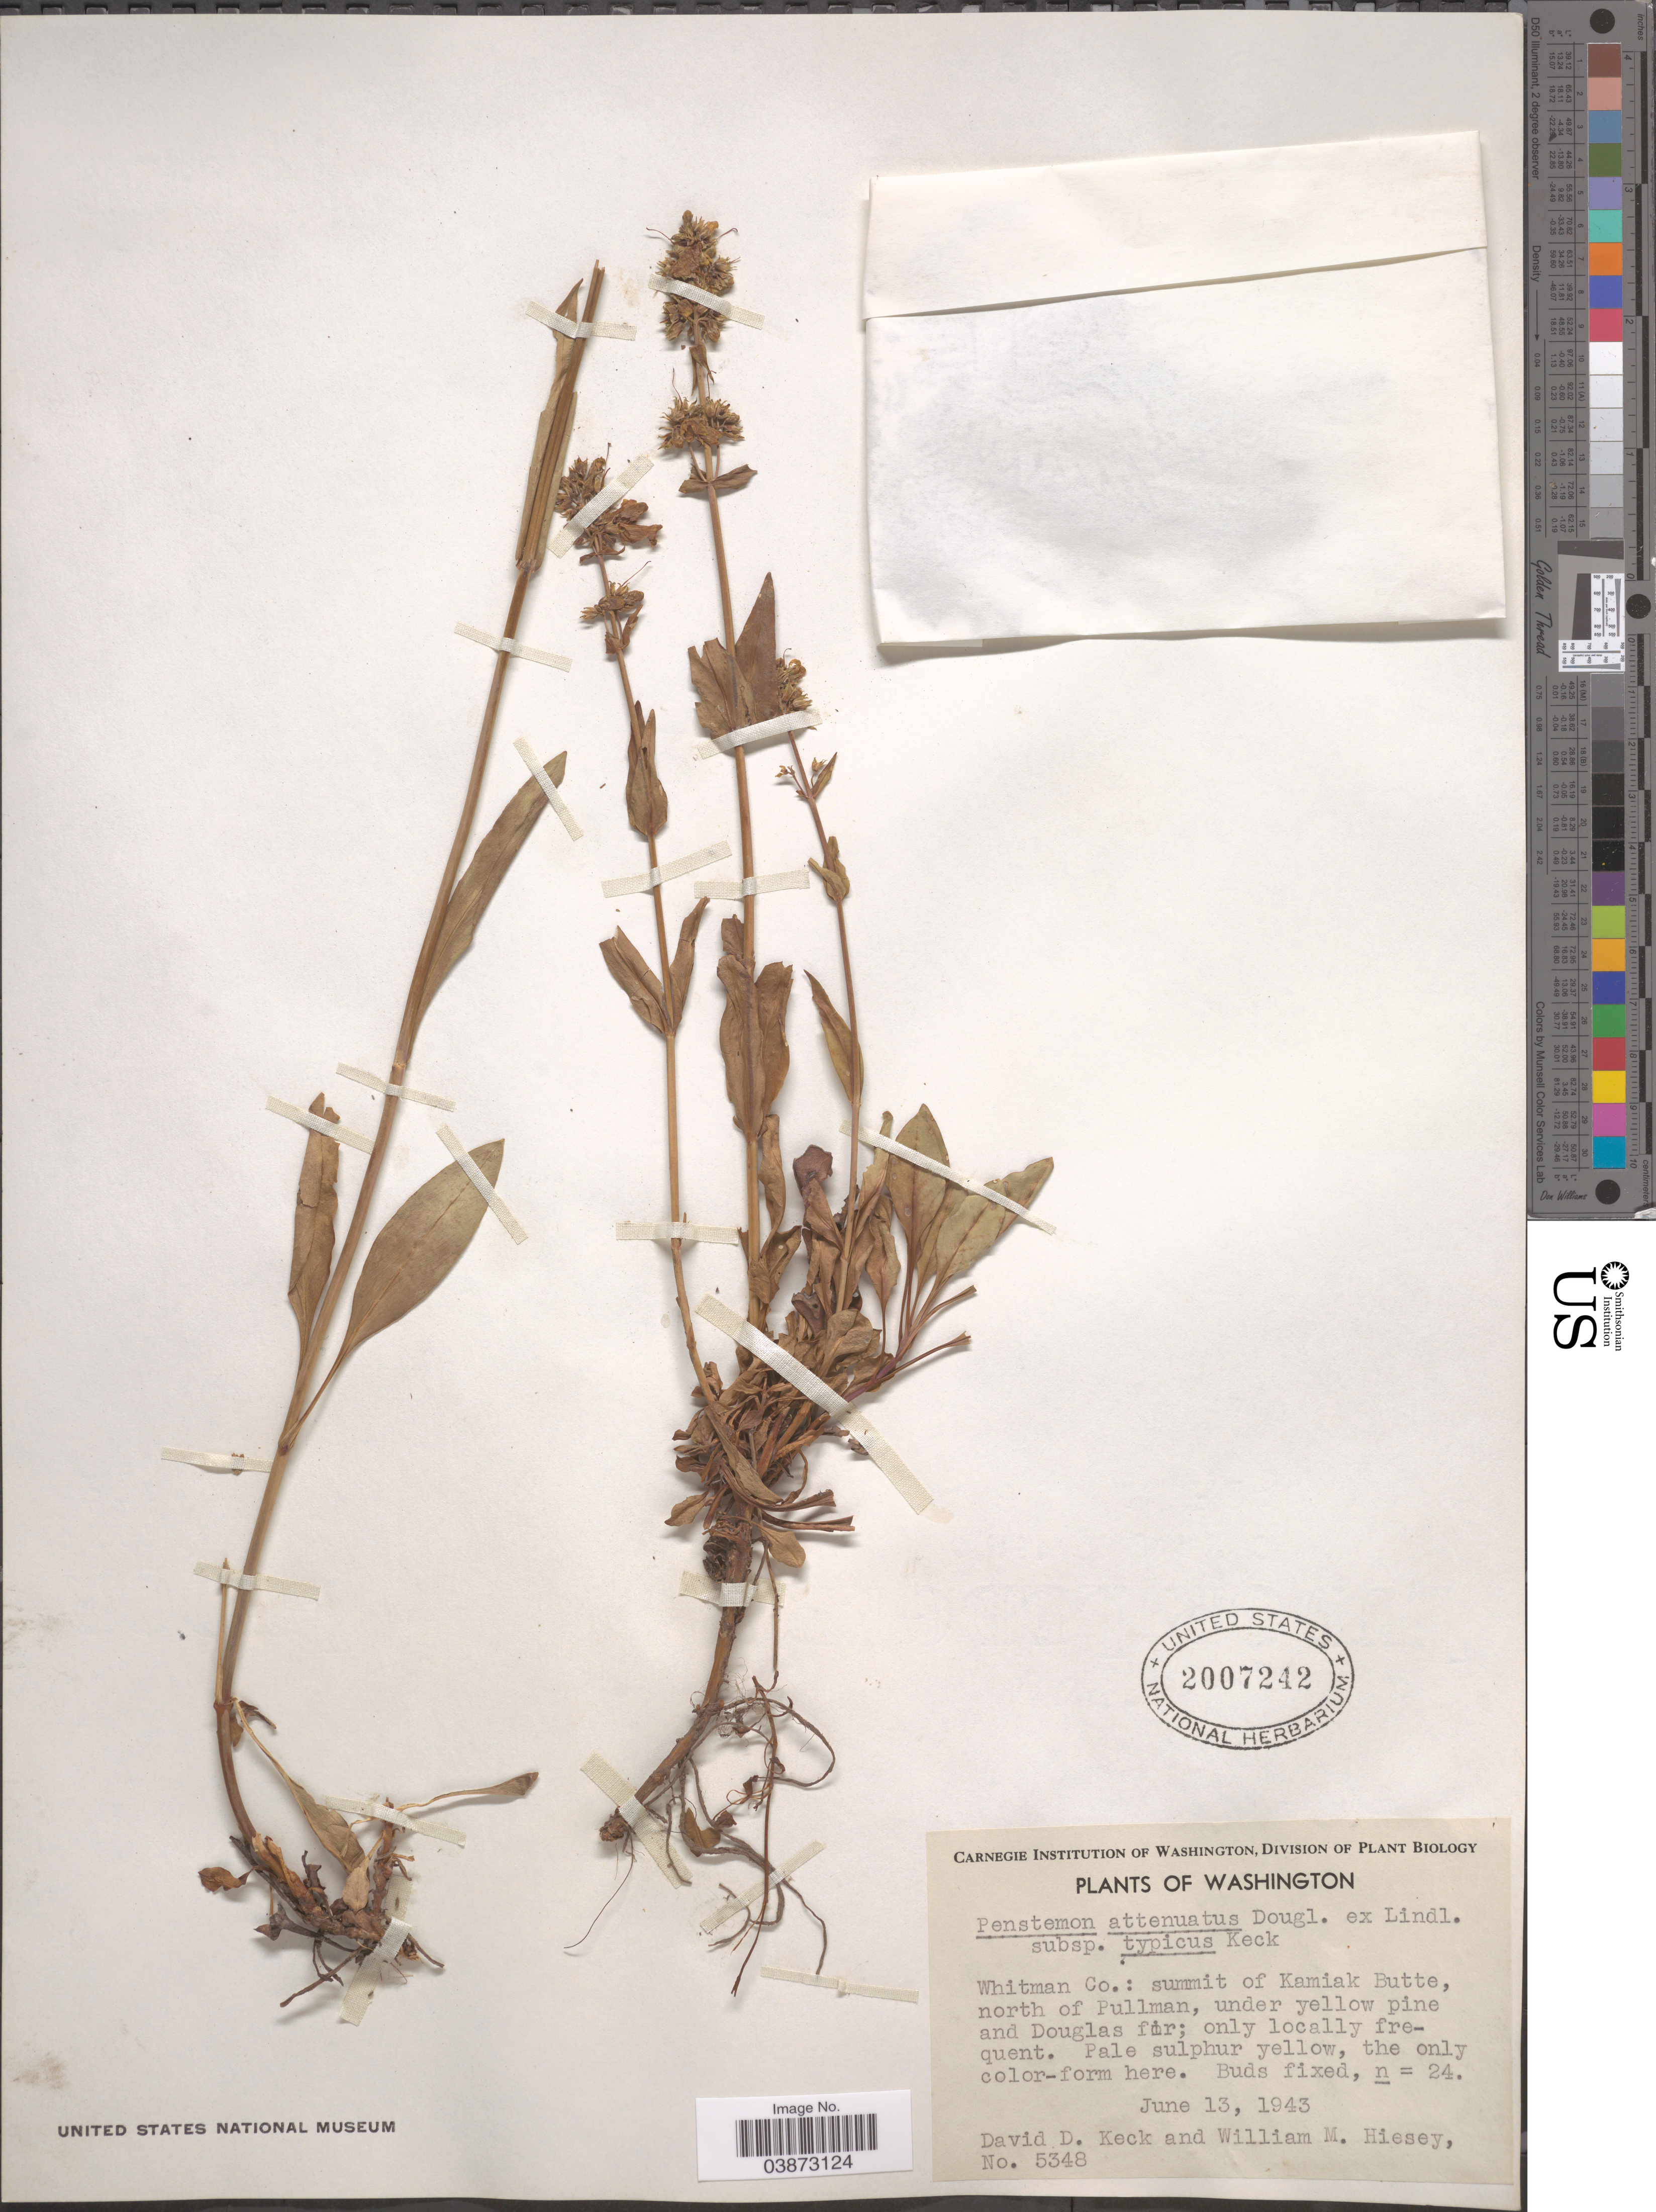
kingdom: Plantae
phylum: Tracheophyta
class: Magnoliopsida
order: Lamiales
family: Plantaginaceae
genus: Penstemon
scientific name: Penstemon attenuatus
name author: Douglas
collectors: D. D. Keck & W. Hiesey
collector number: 5348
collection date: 1943-06-13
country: United States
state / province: Washington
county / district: Whitman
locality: Whitman Co.: summit of Kamiak Butte, north of Pullman.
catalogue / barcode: US 2007242